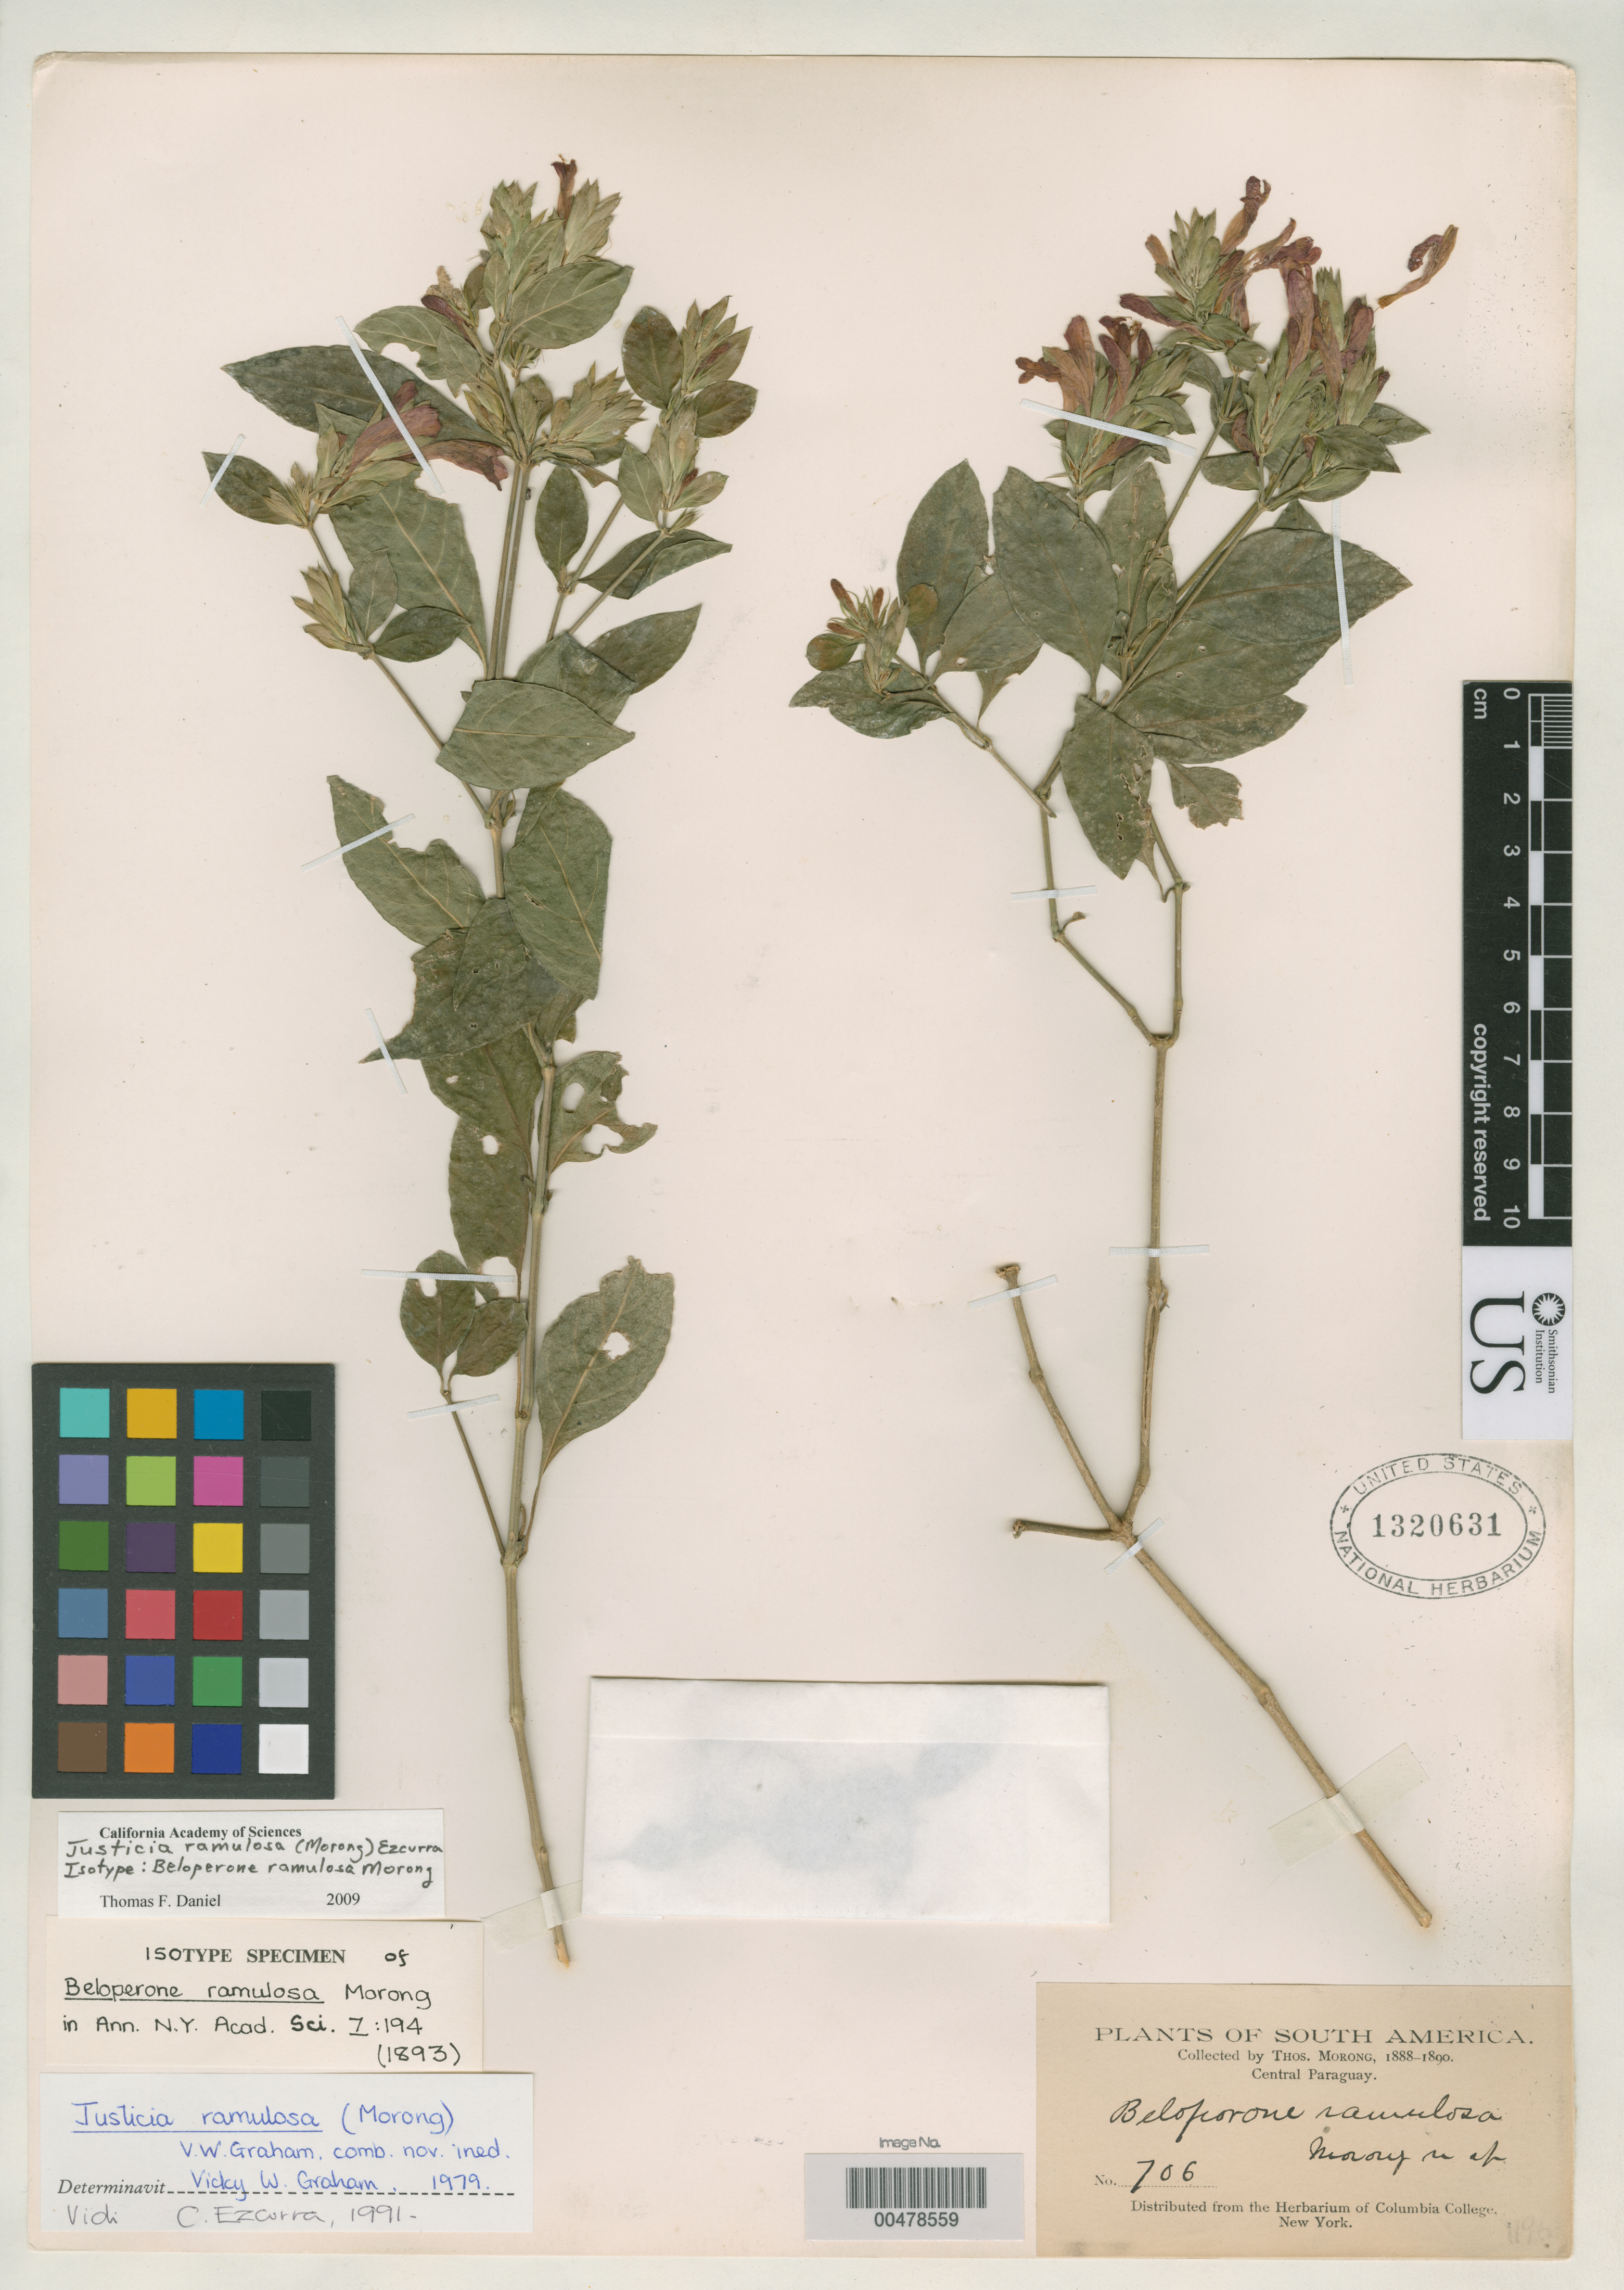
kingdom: Plantae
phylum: Tracheophyta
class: Magnoliopsida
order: Lamiales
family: Acanthaceae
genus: Beloperone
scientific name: Beloperone ramulosa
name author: Morong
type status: Isotype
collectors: T. Morong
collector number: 706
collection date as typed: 1888 to -- --- 1890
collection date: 1888/1890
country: Paraguay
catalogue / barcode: US 1320631